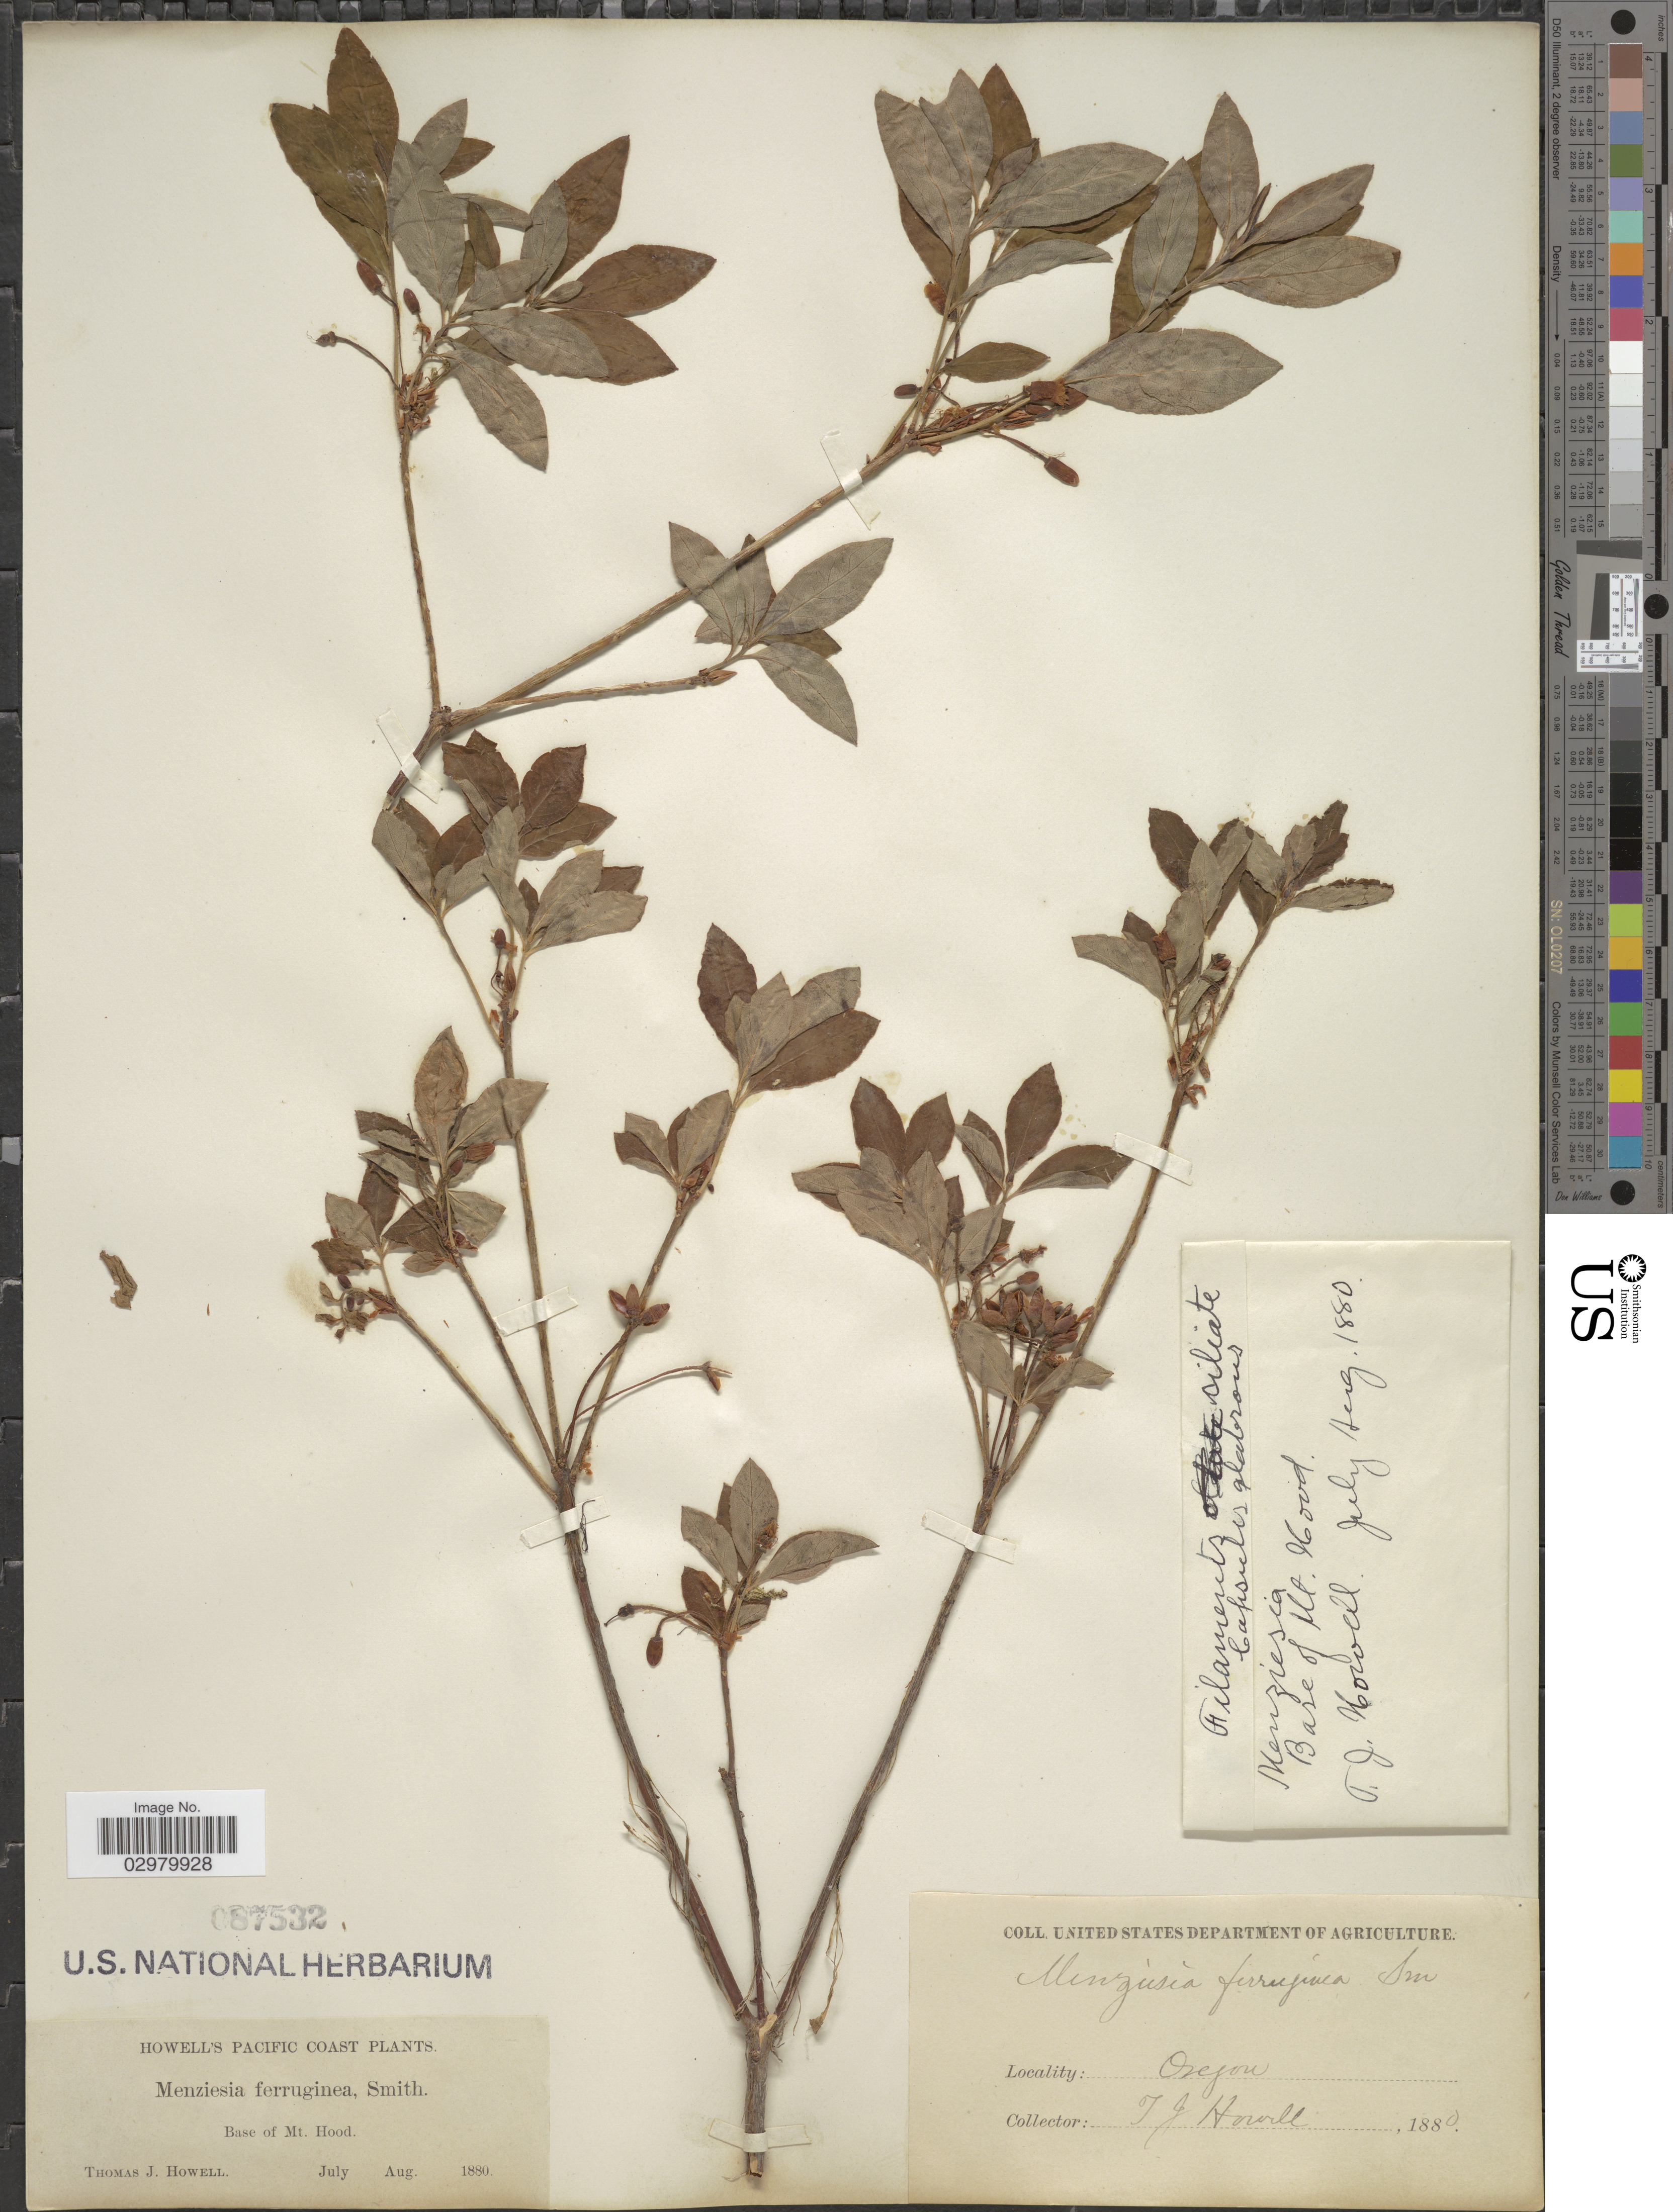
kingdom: Plantae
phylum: Tracheophyta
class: Magnoliopsida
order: Ericales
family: Ericaceae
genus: Menziesia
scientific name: Menziesia ferruginea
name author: Sm.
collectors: T. J. Howell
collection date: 1880-07/1880-08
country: United States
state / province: Oregon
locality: Pacific Coast. Base of Mt. Hood.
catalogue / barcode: US 87532